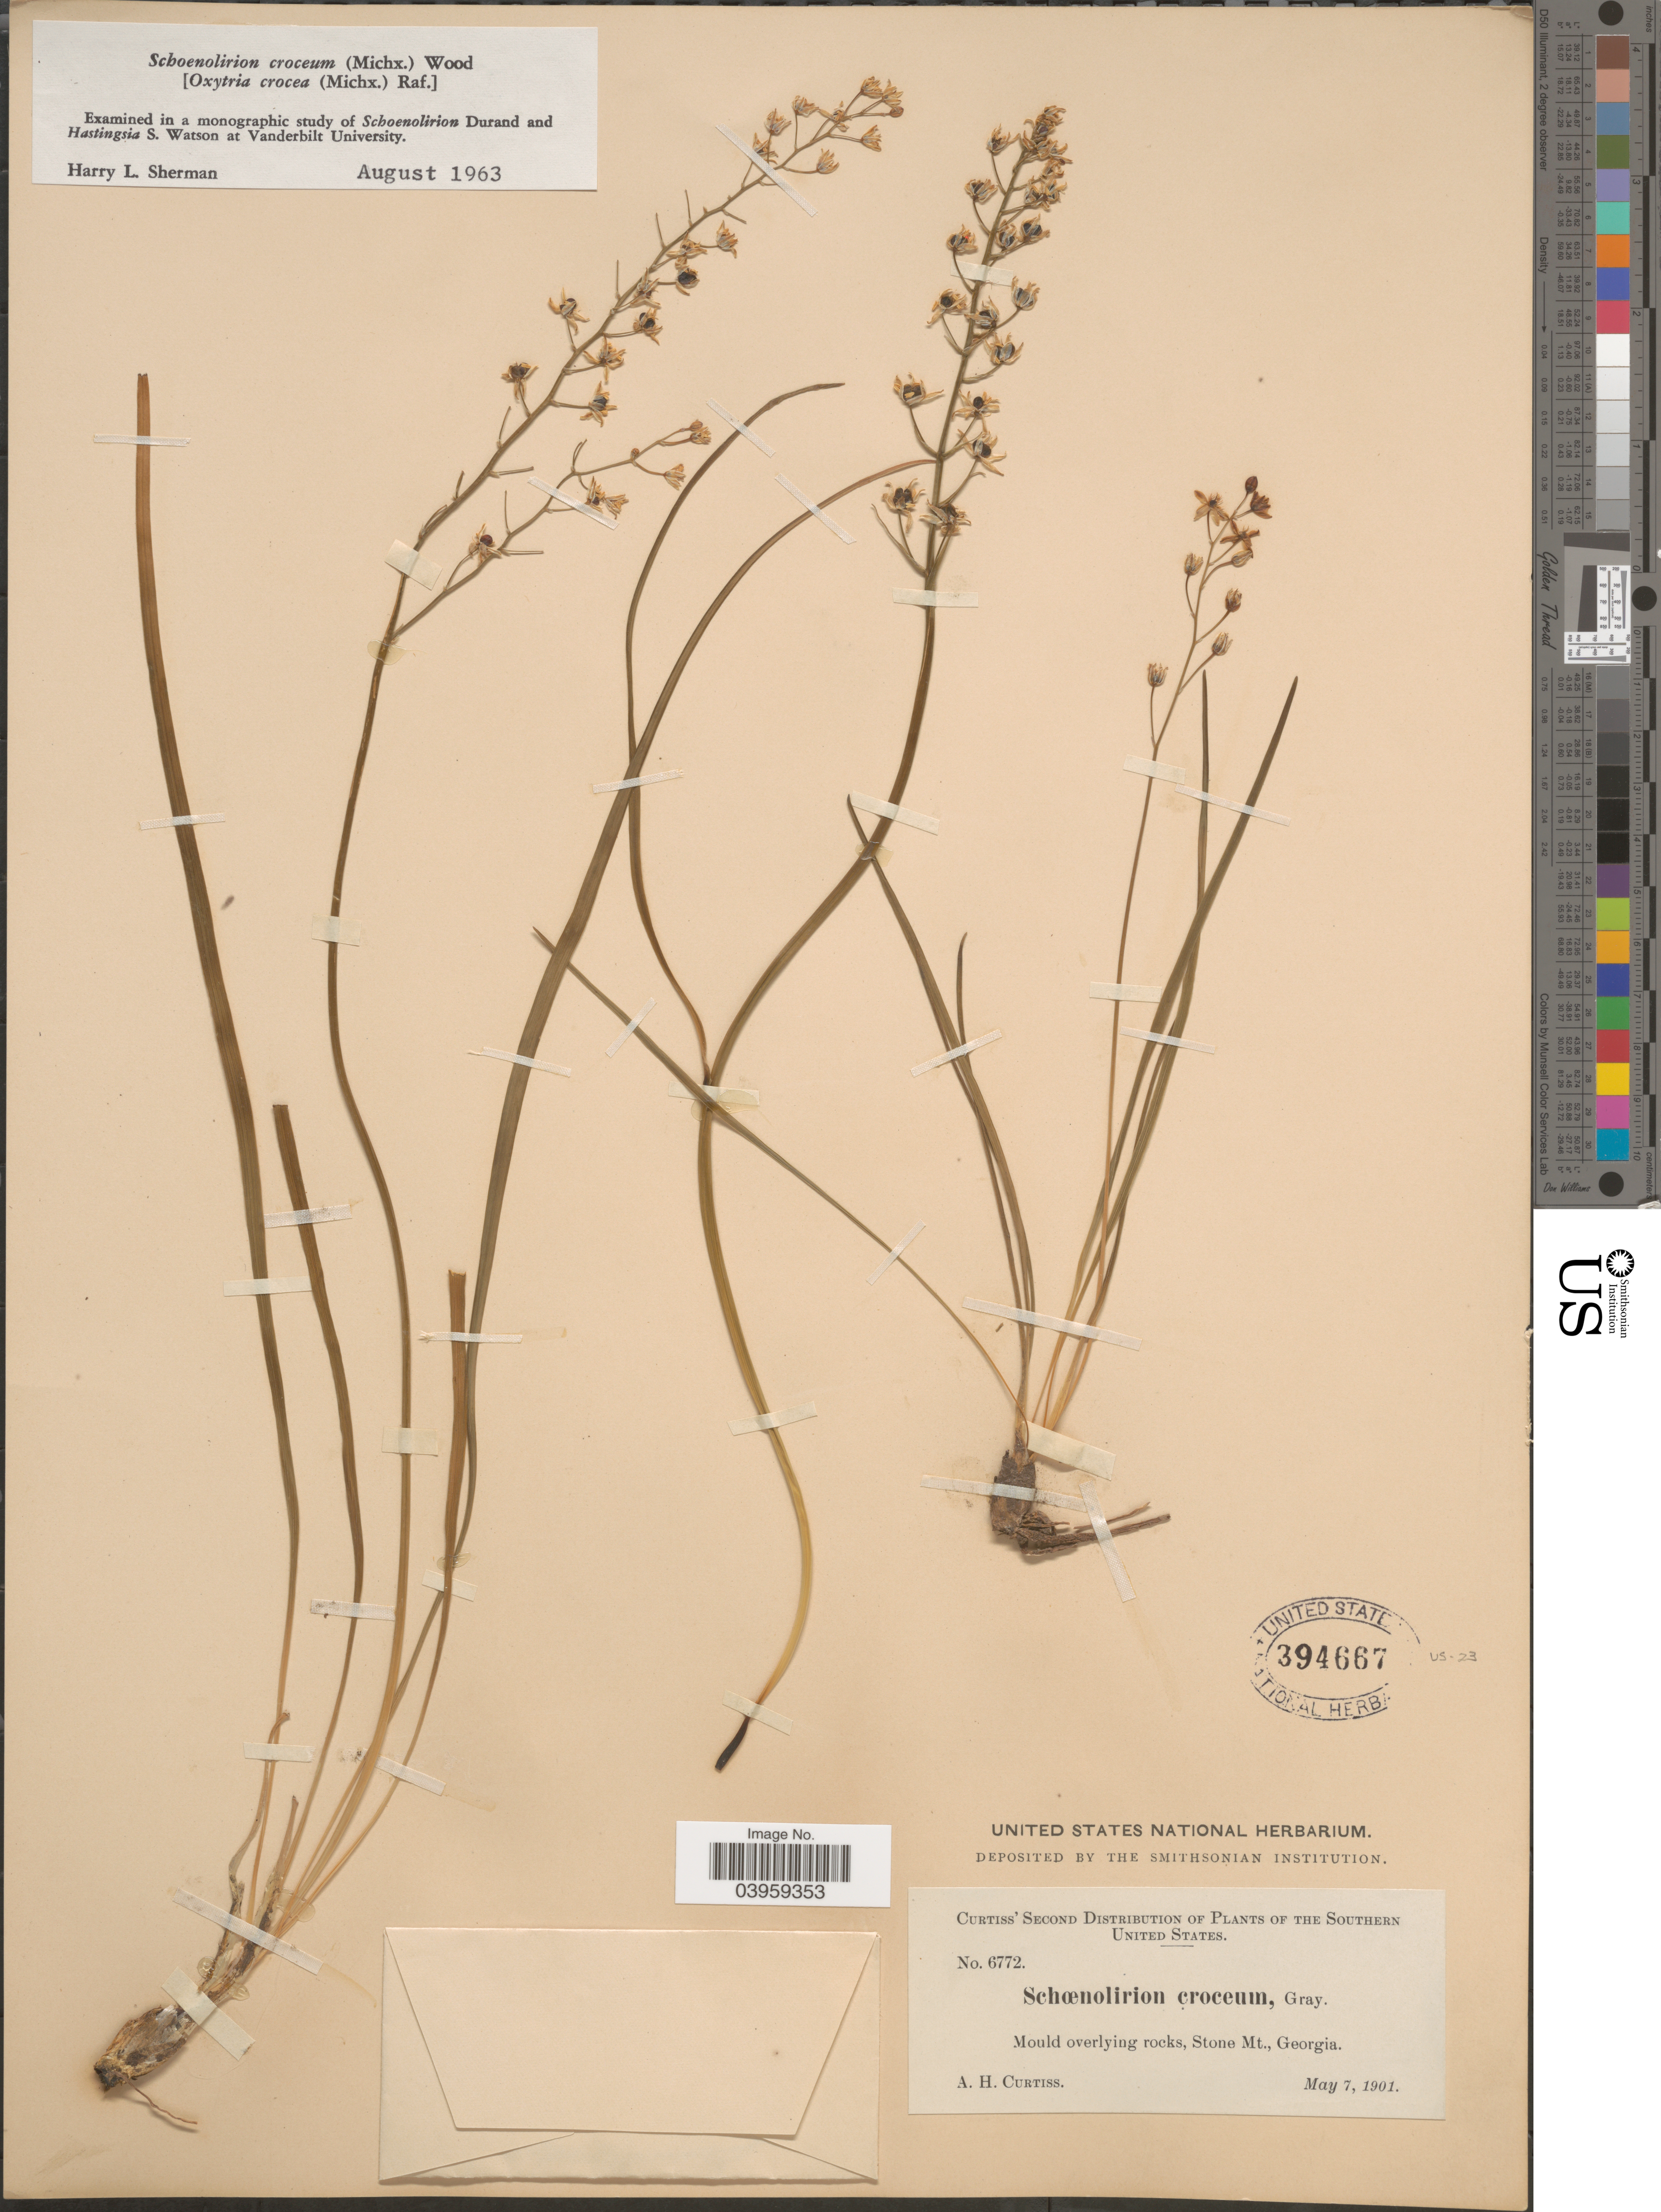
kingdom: Plantae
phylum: Tracheophyta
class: Liliopsida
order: Asparagales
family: Asparagaceae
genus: Schoenolirion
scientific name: Schoenolirion croceum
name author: (Michx.) Alph. Wood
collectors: A. H. Curtiss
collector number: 6772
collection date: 1901-05-07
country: United States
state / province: Georgia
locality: The Southern United States. Stone Mt.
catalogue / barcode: US 394667